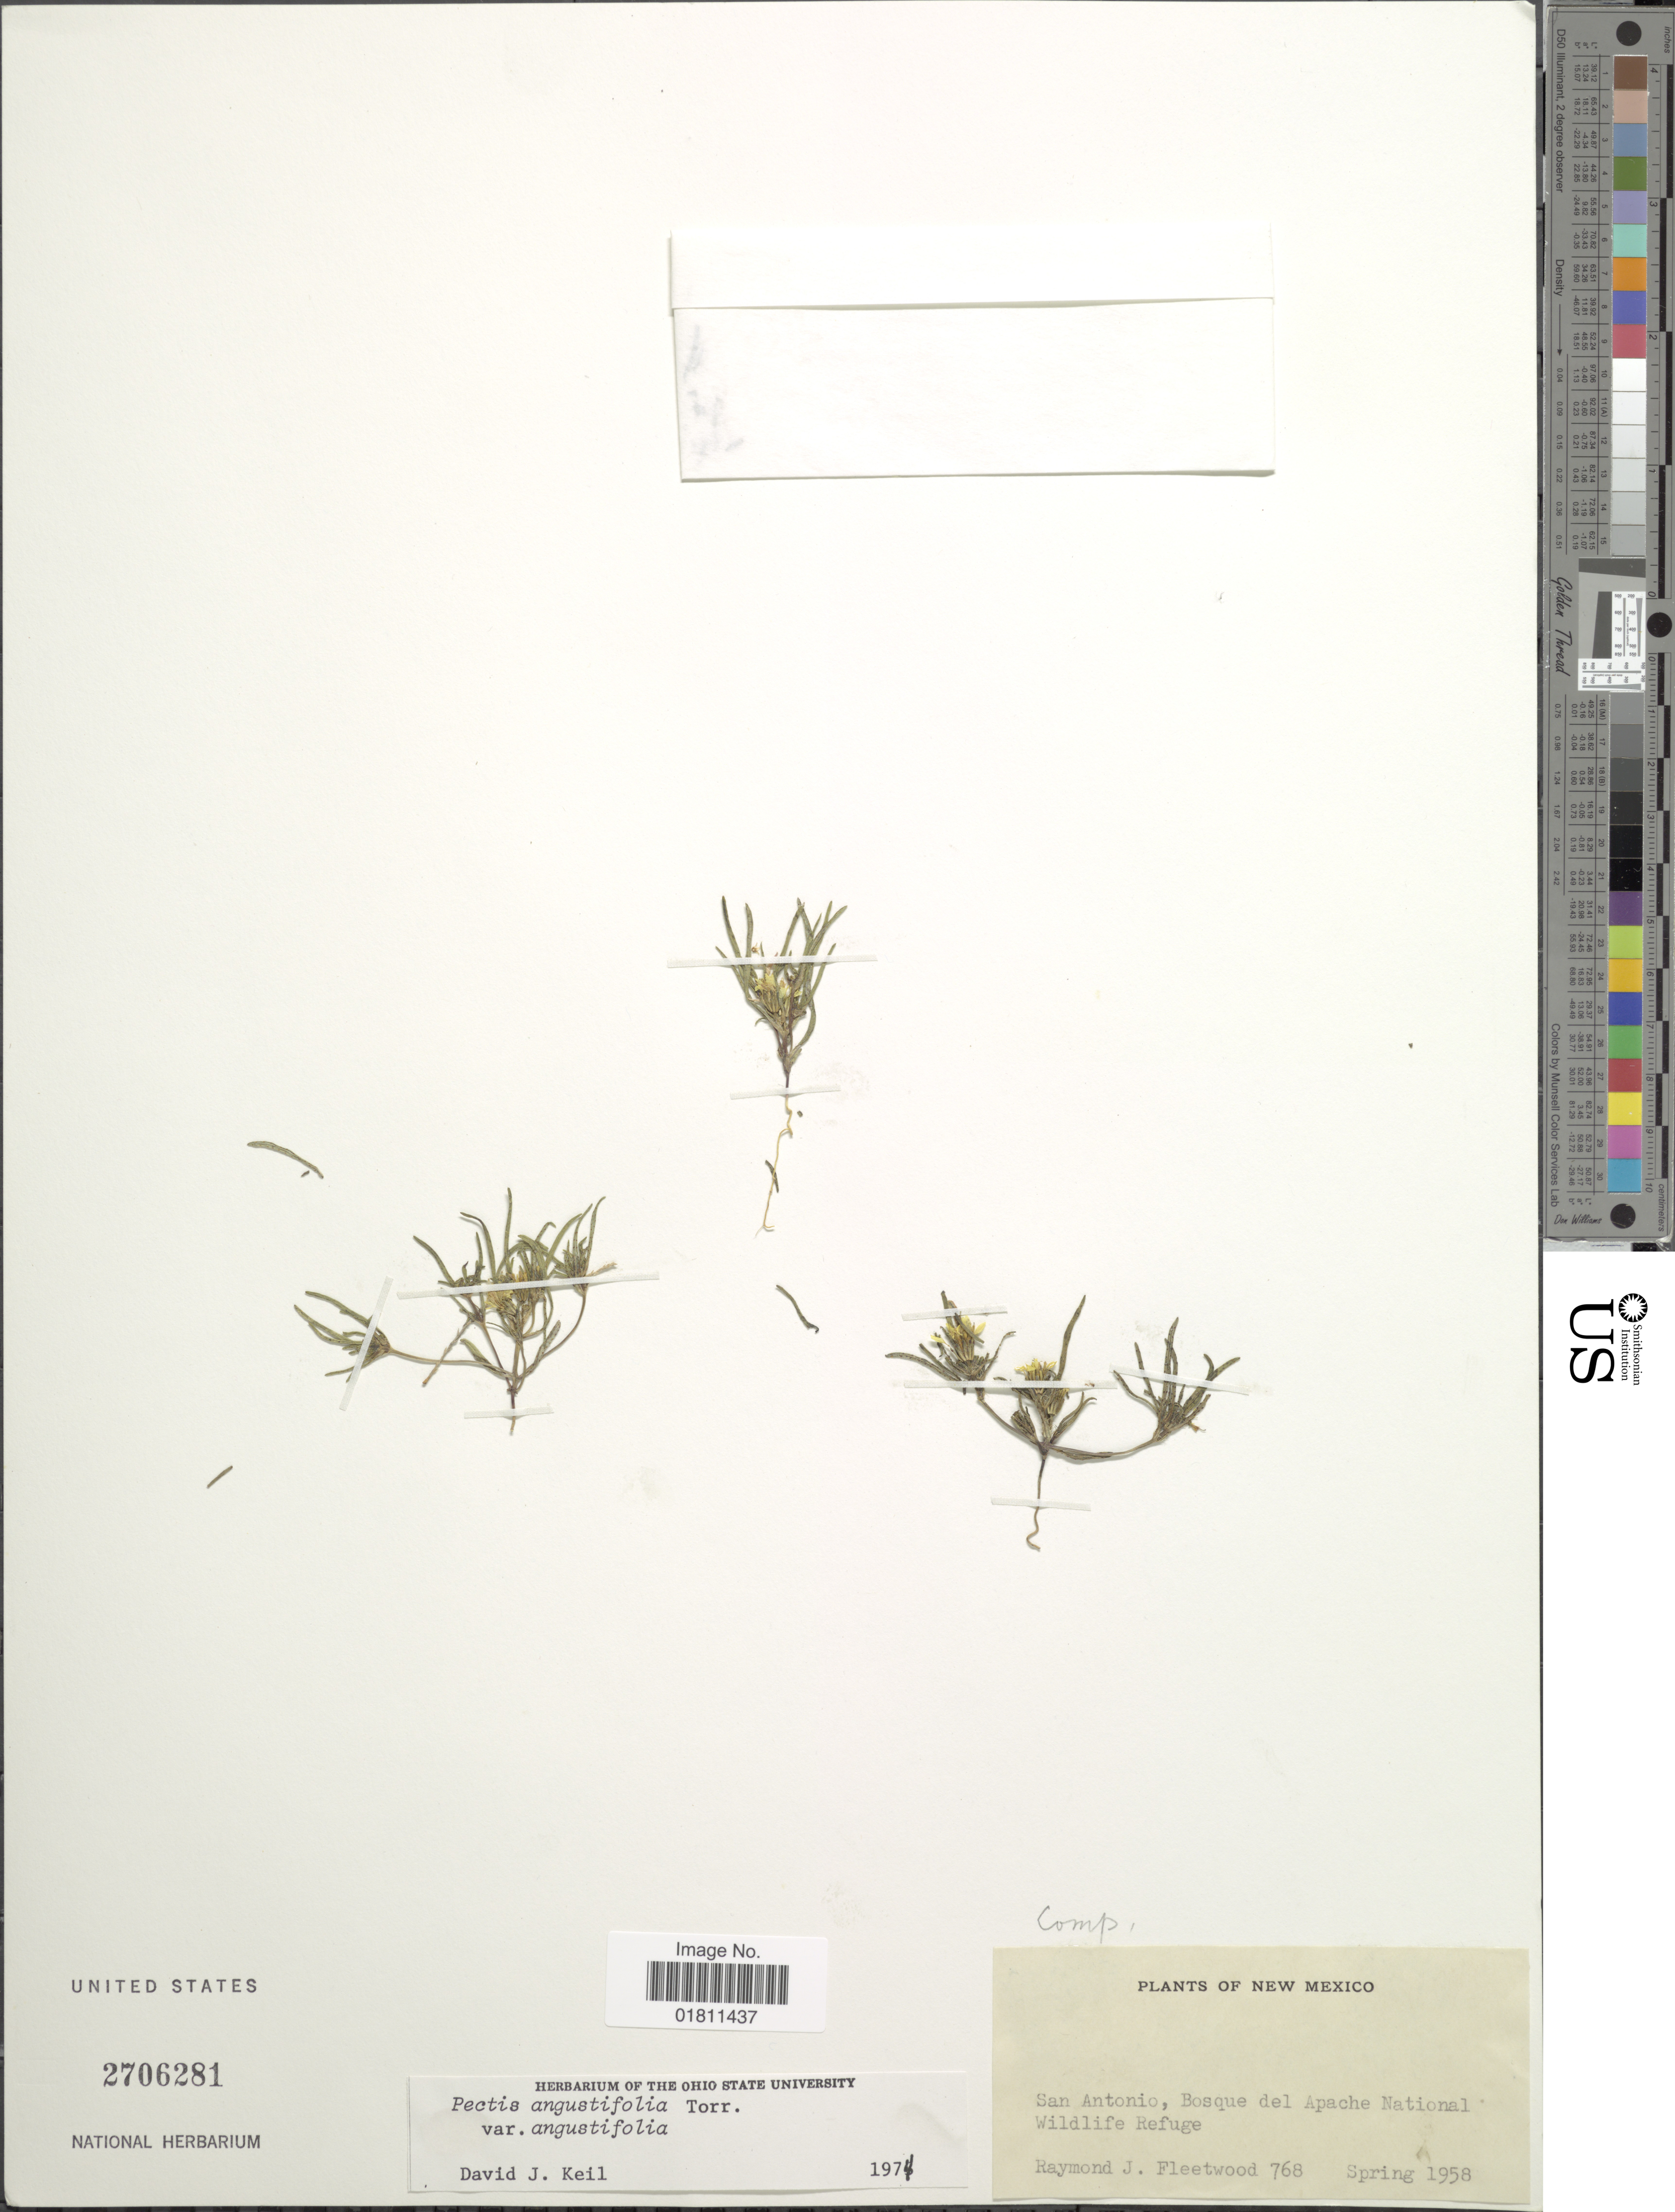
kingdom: Plantae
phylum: Tracheophyta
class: Magnoliopsida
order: Asterales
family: Asteraceae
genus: Pectis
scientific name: Pectis angustifolia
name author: Torr.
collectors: R. J. Fleetwood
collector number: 768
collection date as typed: Spring 1958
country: United States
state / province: New Mexico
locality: New Mexico. San Antonio, Bosque del Apache National Wildlife Refuge.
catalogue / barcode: US 2706281